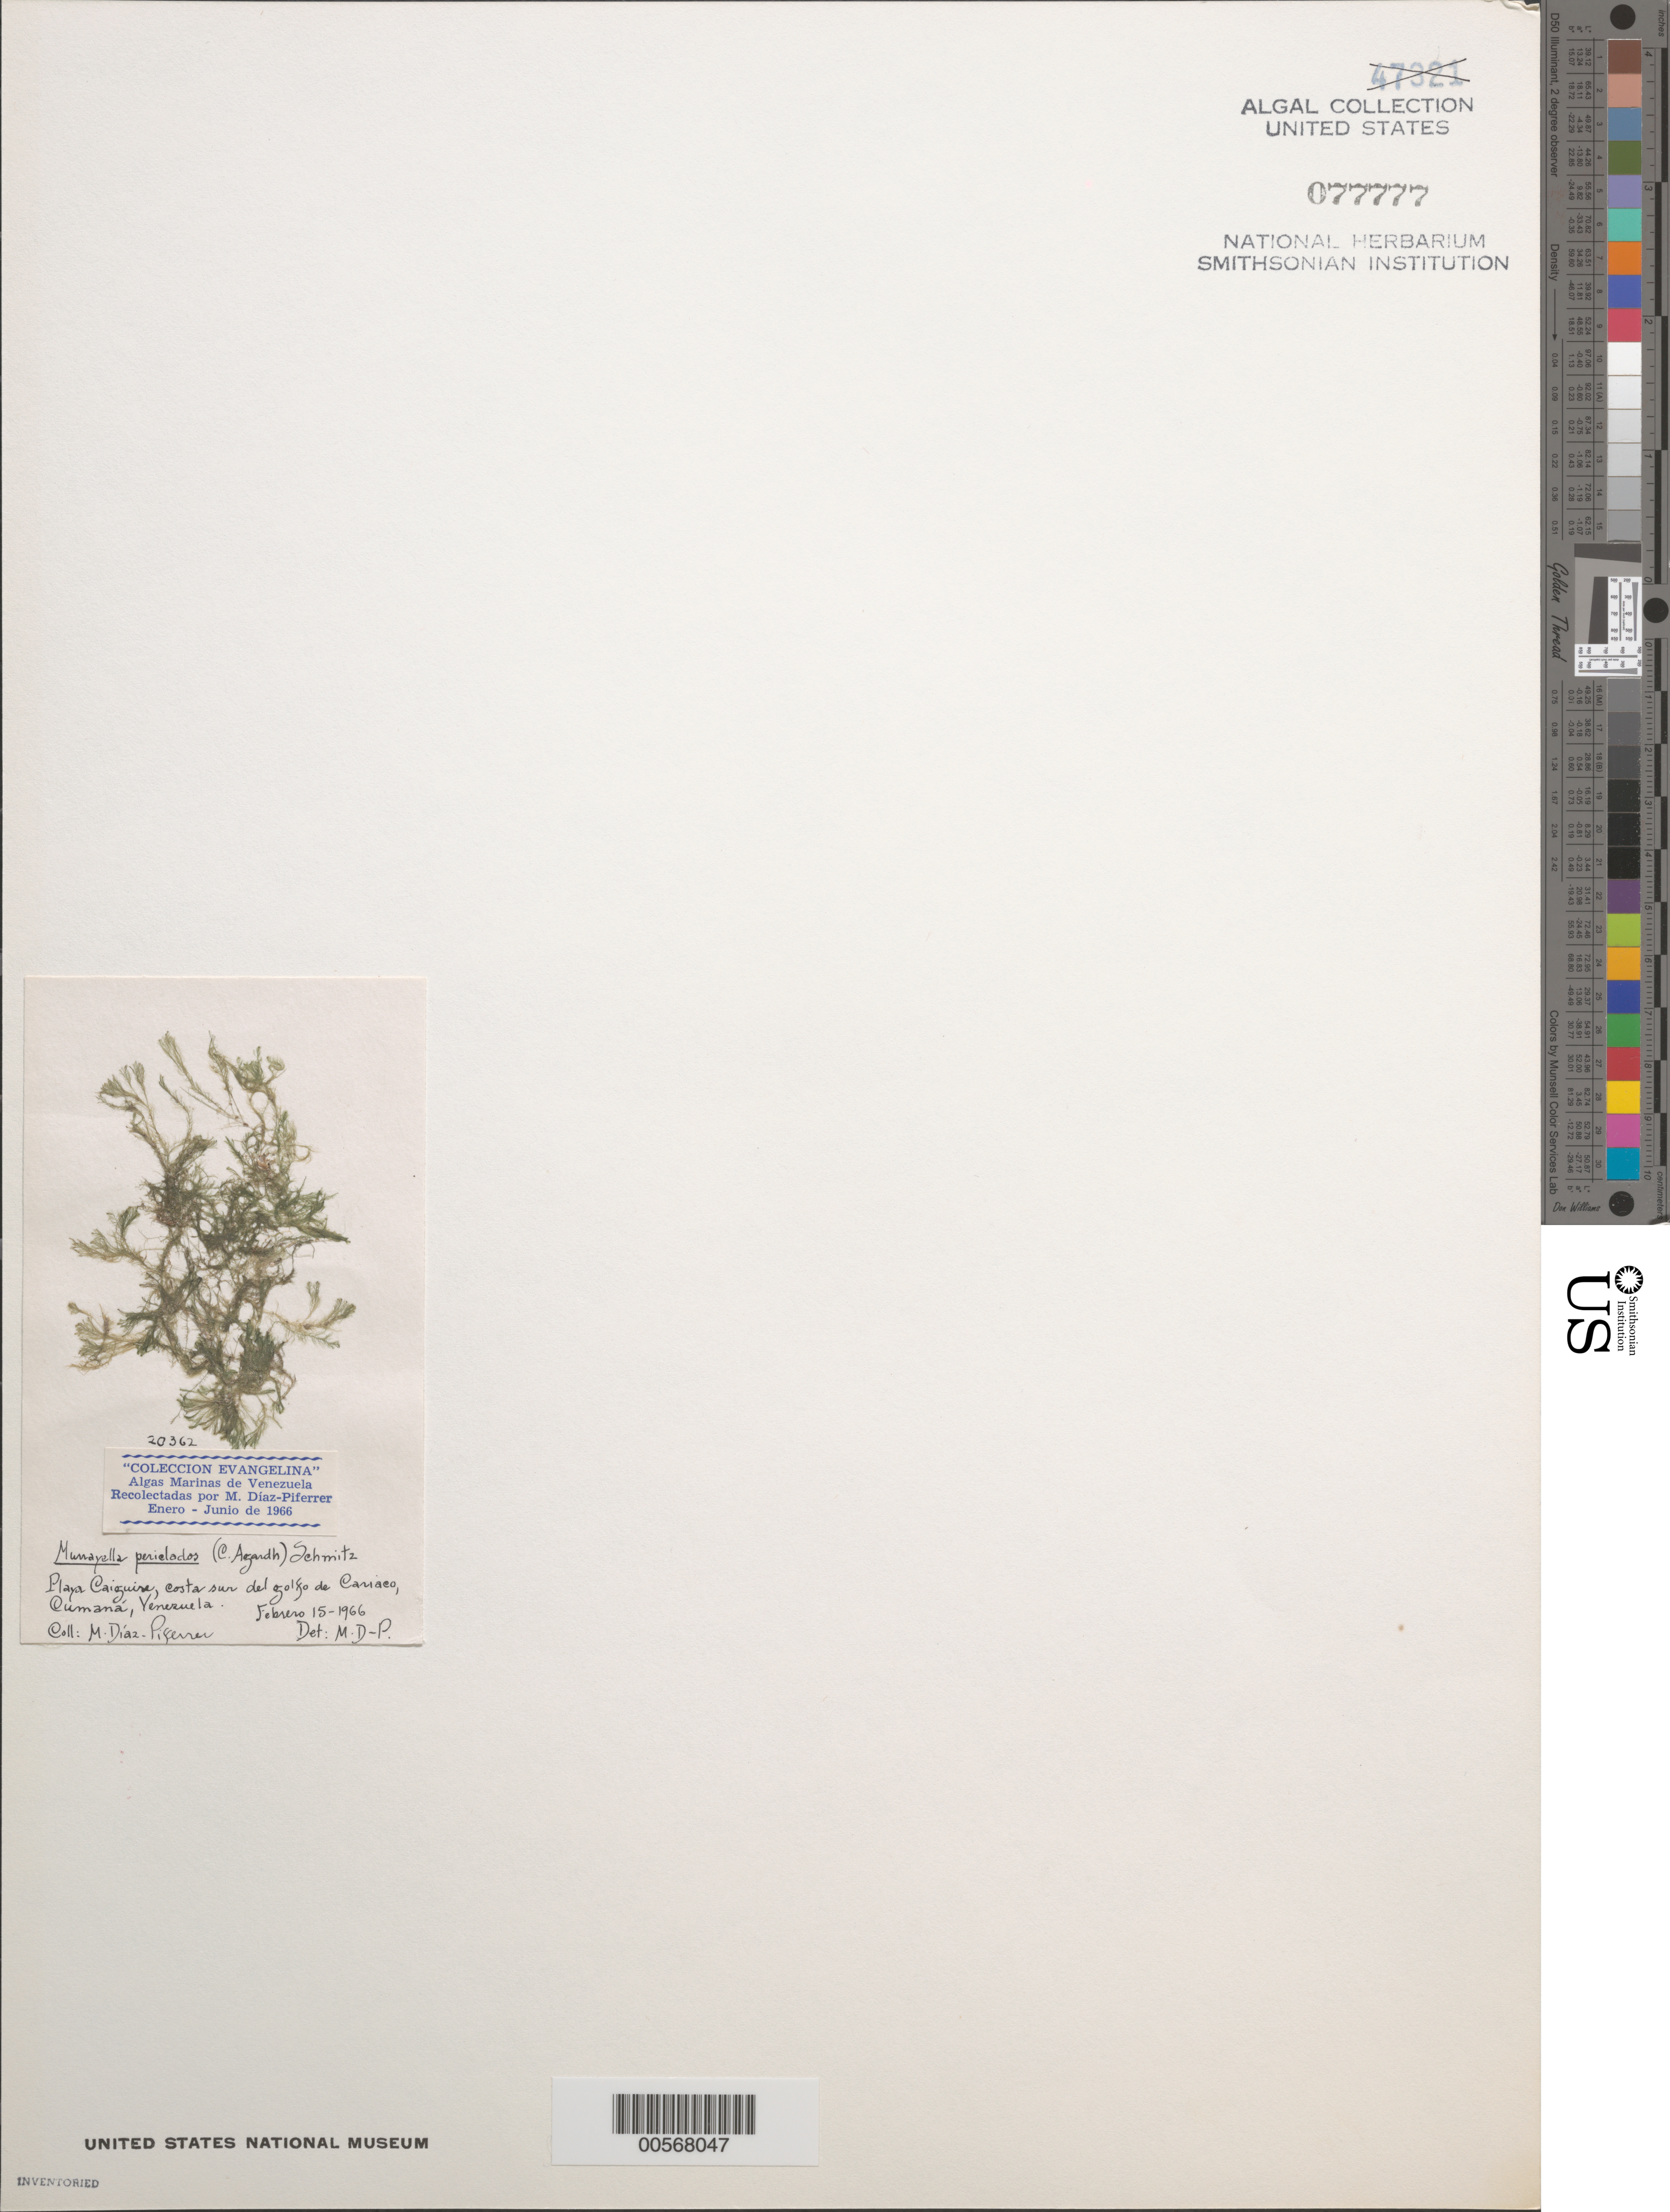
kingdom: Plantae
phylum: Rhodophyta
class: Florideophyceae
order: Ceramiales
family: Rhodomelaceae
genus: Murrayella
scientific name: Murrayella periclados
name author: (C. Agardh) F. Schmitz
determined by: Diaz-Piferrer, M.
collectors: M. Diaz-Piferrer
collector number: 20362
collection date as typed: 15 Feb 1966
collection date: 1966-02-15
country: Venezuela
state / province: Sucre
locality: Playa Caiguire, Golfo de Cariaco, Cumana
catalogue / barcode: US 77777